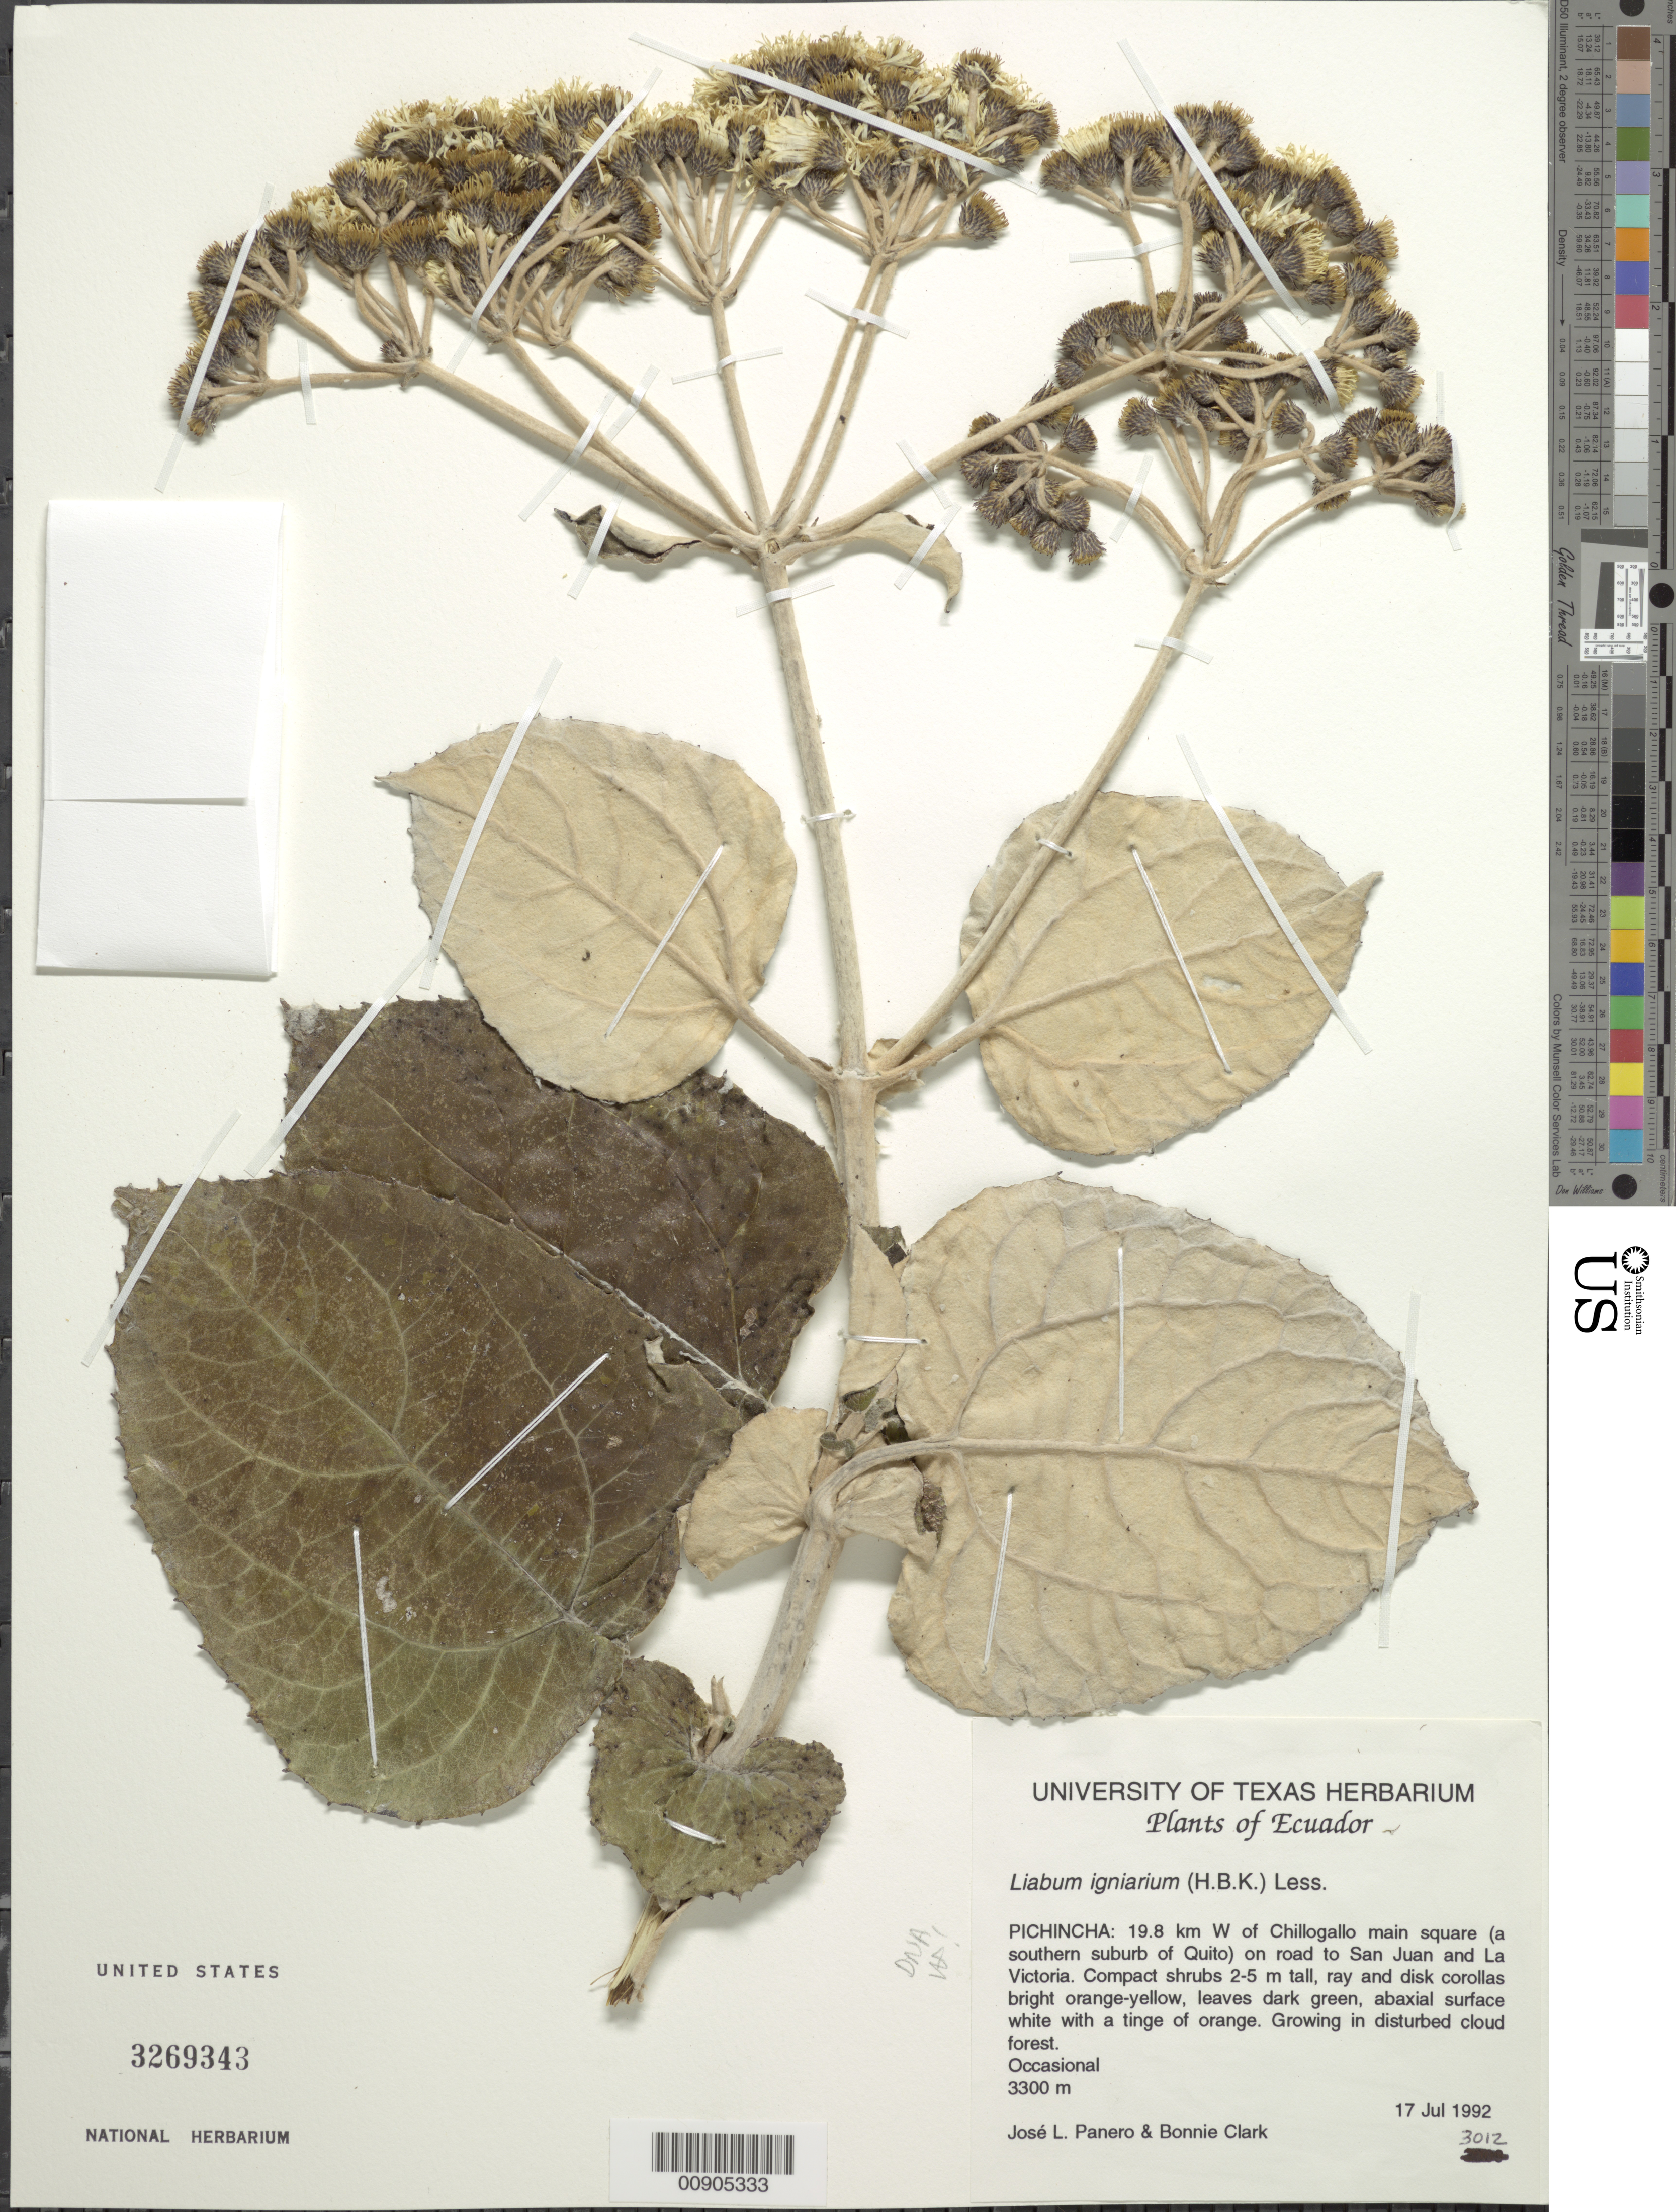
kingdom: Plantae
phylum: Tracheophyta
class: Magnoliopsida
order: Asterales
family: Asteraceae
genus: Liabum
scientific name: Liabum igniarium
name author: Less.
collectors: J. L. Panero & B. Clark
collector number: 3012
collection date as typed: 17 July 1992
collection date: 1992-07-17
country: Ecuador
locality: Pichincha, 19.8 km W of Chillogallo on road to San Juan and la Victoria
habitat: Disturbed cloud forest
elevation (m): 3300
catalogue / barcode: US 3269343